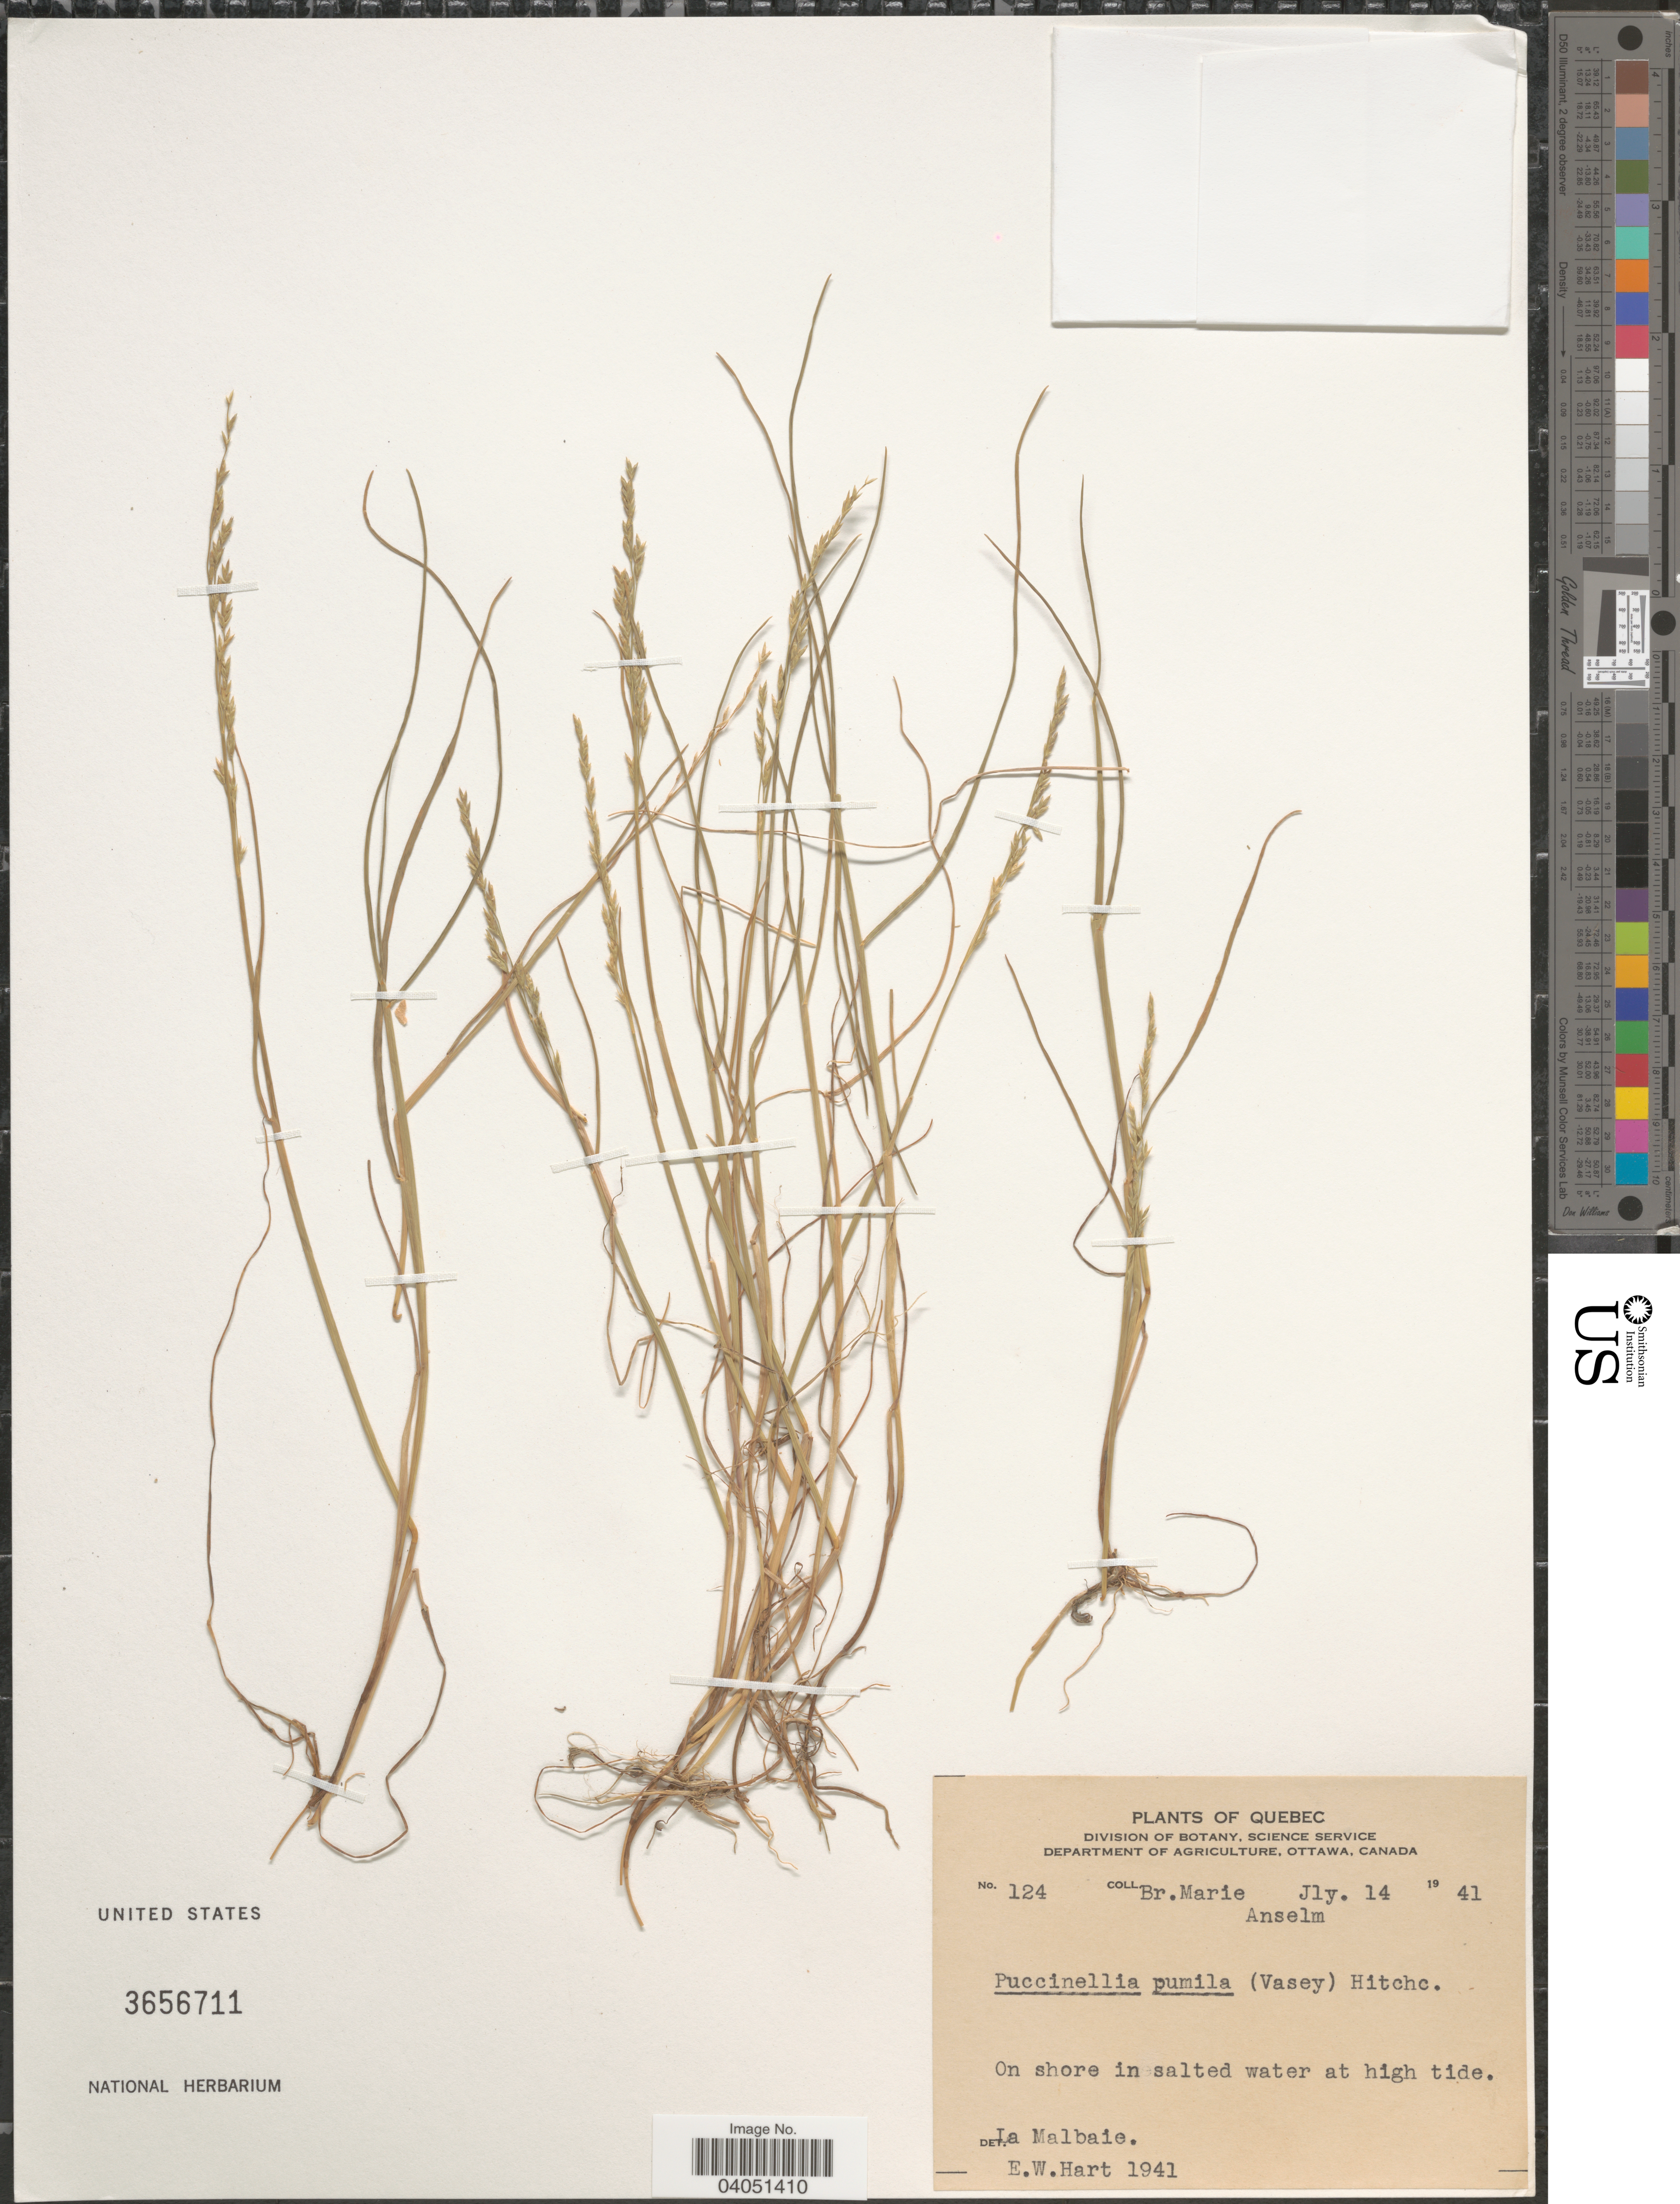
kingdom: Plantae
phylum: Tracheophyta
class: Liliopsida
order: Poales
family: Poaceae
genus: Puccinellia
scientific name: Puccinellia pumila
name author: (Vasey) Hitchc.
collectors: B. Anselm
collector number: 124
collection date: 1941-07-14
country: Canada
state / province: Quebec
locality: La Malbaie.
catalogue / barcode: US 3656711